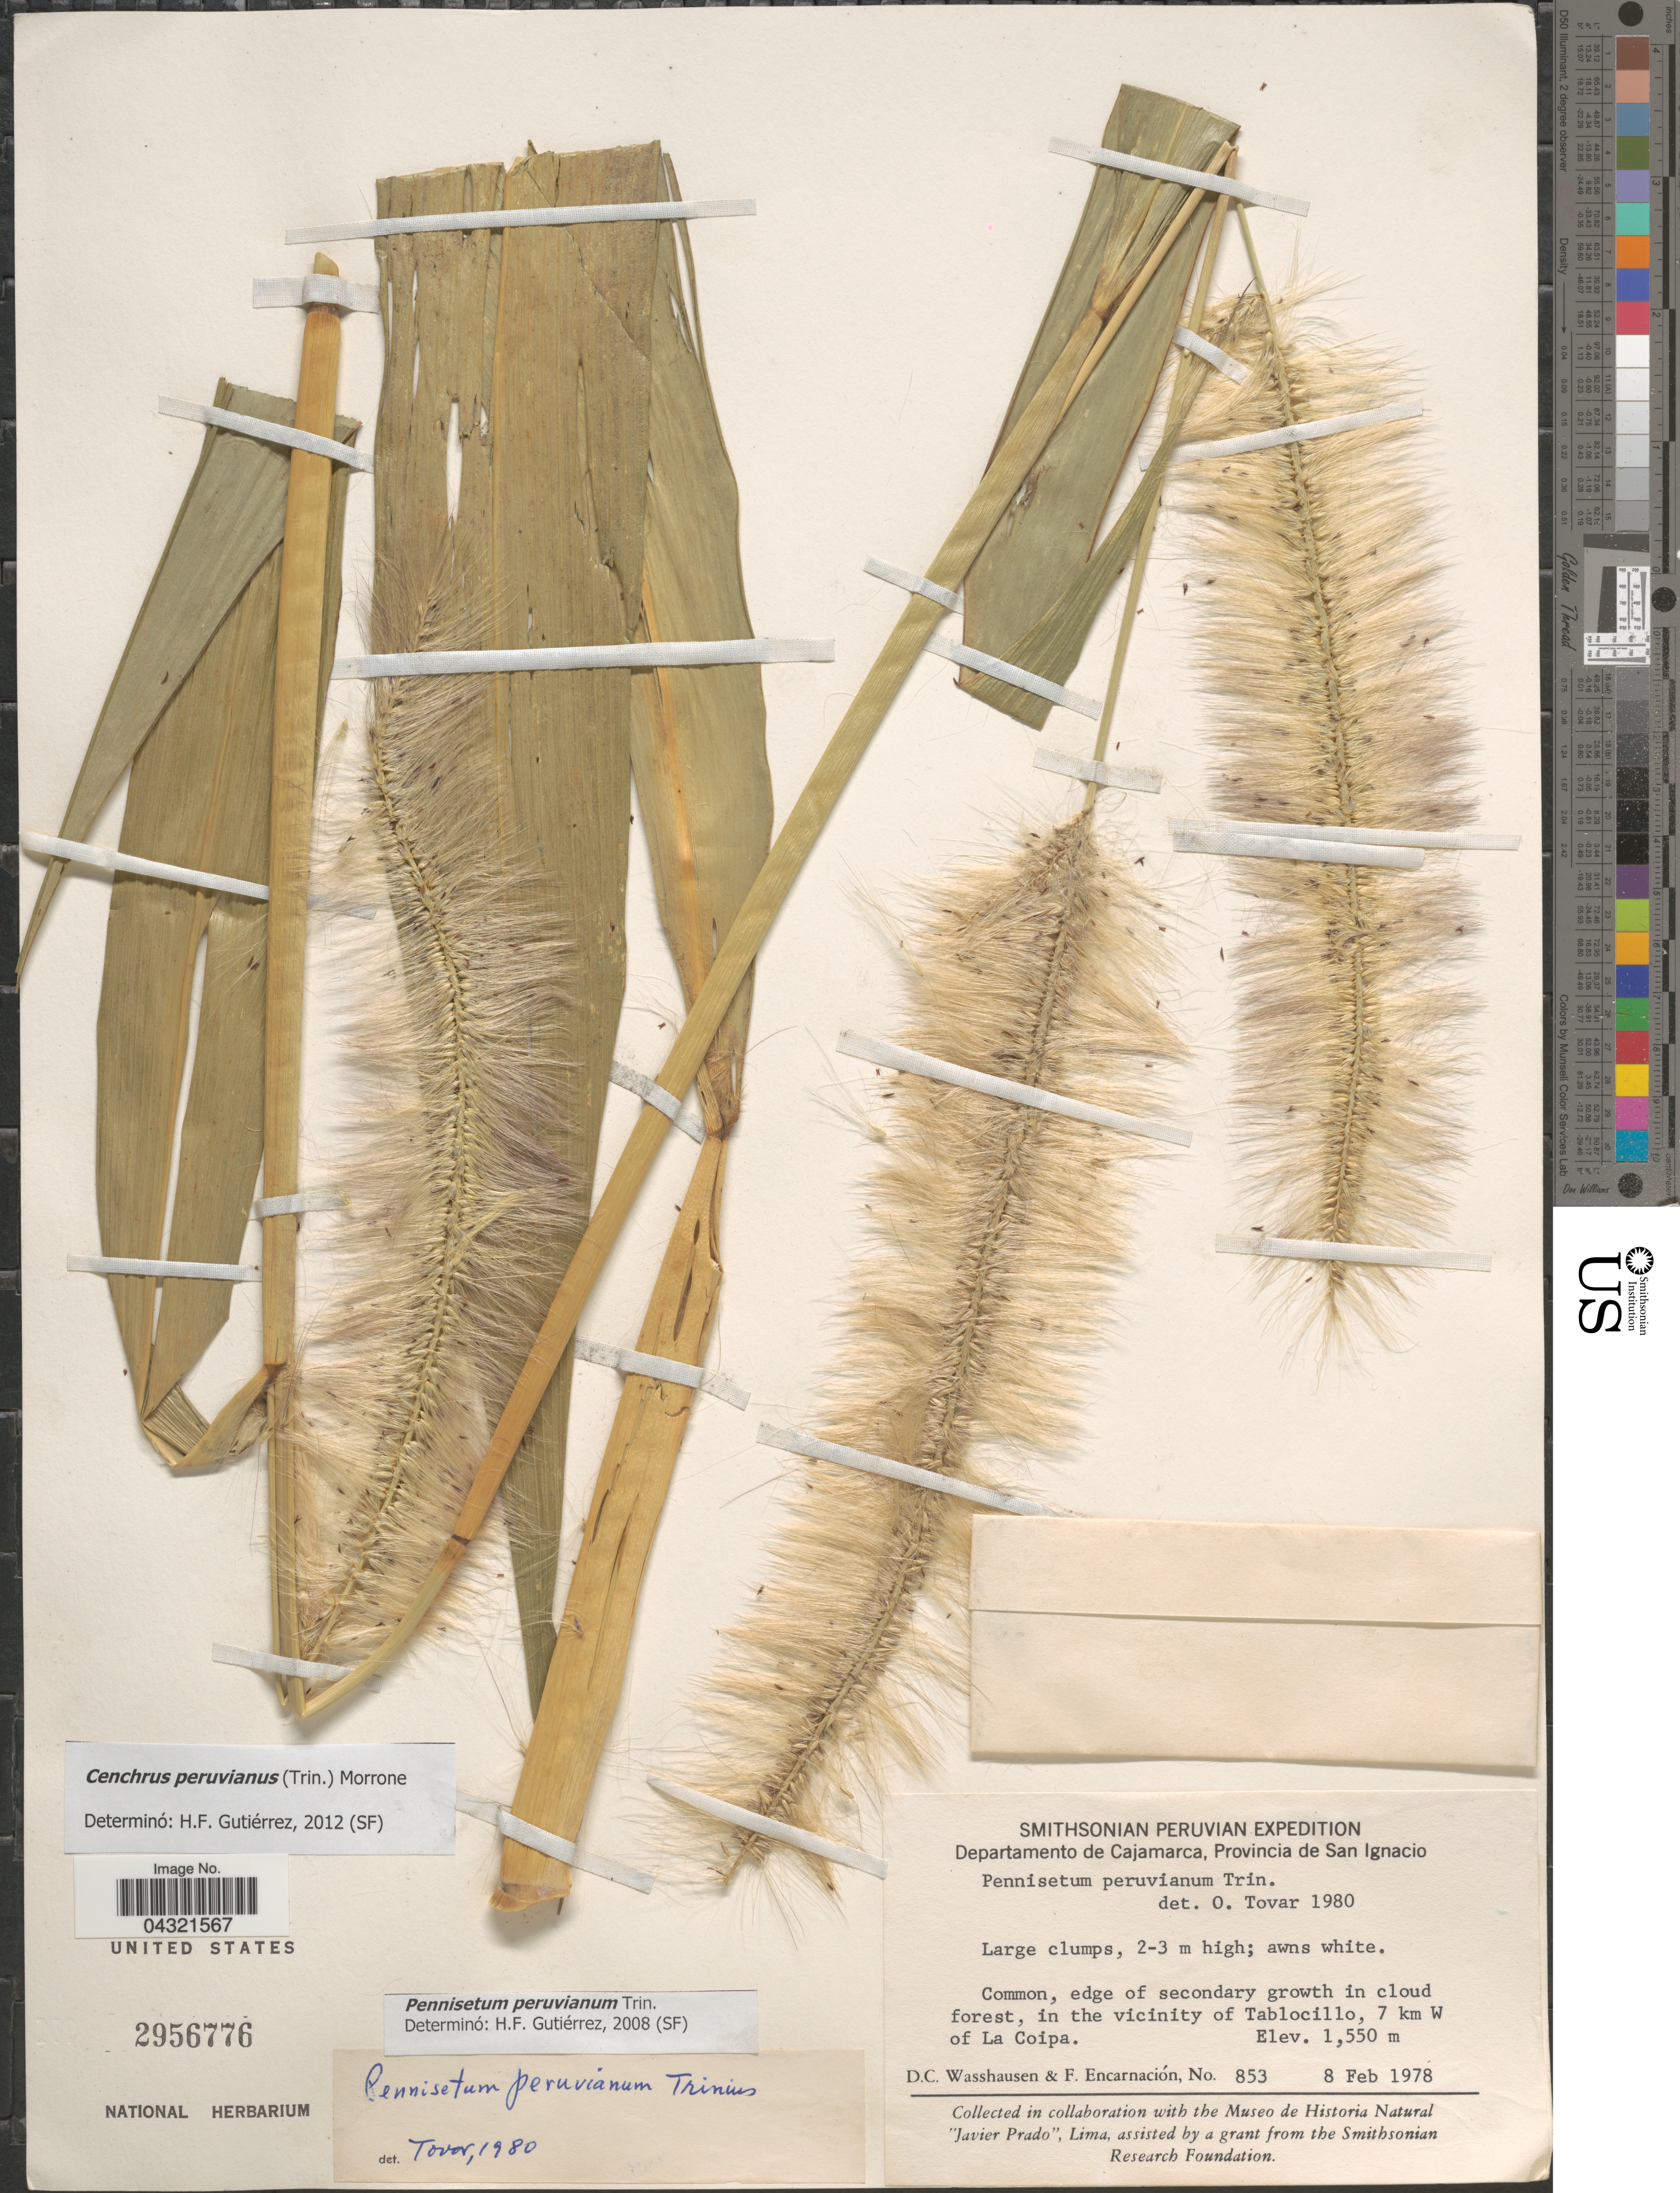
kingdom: Plantae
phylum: Tracheophyta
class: Liliopsida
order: Poales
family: Poaceae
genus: Cenchrus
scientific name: Cenchrus peruvianus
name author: (Trin.) Morrone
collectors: D. C. Wasshausen & F. Encarnación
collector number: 853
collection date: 1978-02-08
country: Peru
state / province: Cajamarca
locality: Smithsonian Peruvian Expedition. Departamento de Cajamarca, Provincia de San Ignacio. Common, edge of secondary growth in cloud forest, in the vicinity of Tablocillo, 7 km W of La Coipa.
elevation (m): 1550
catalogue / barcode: US 2956776